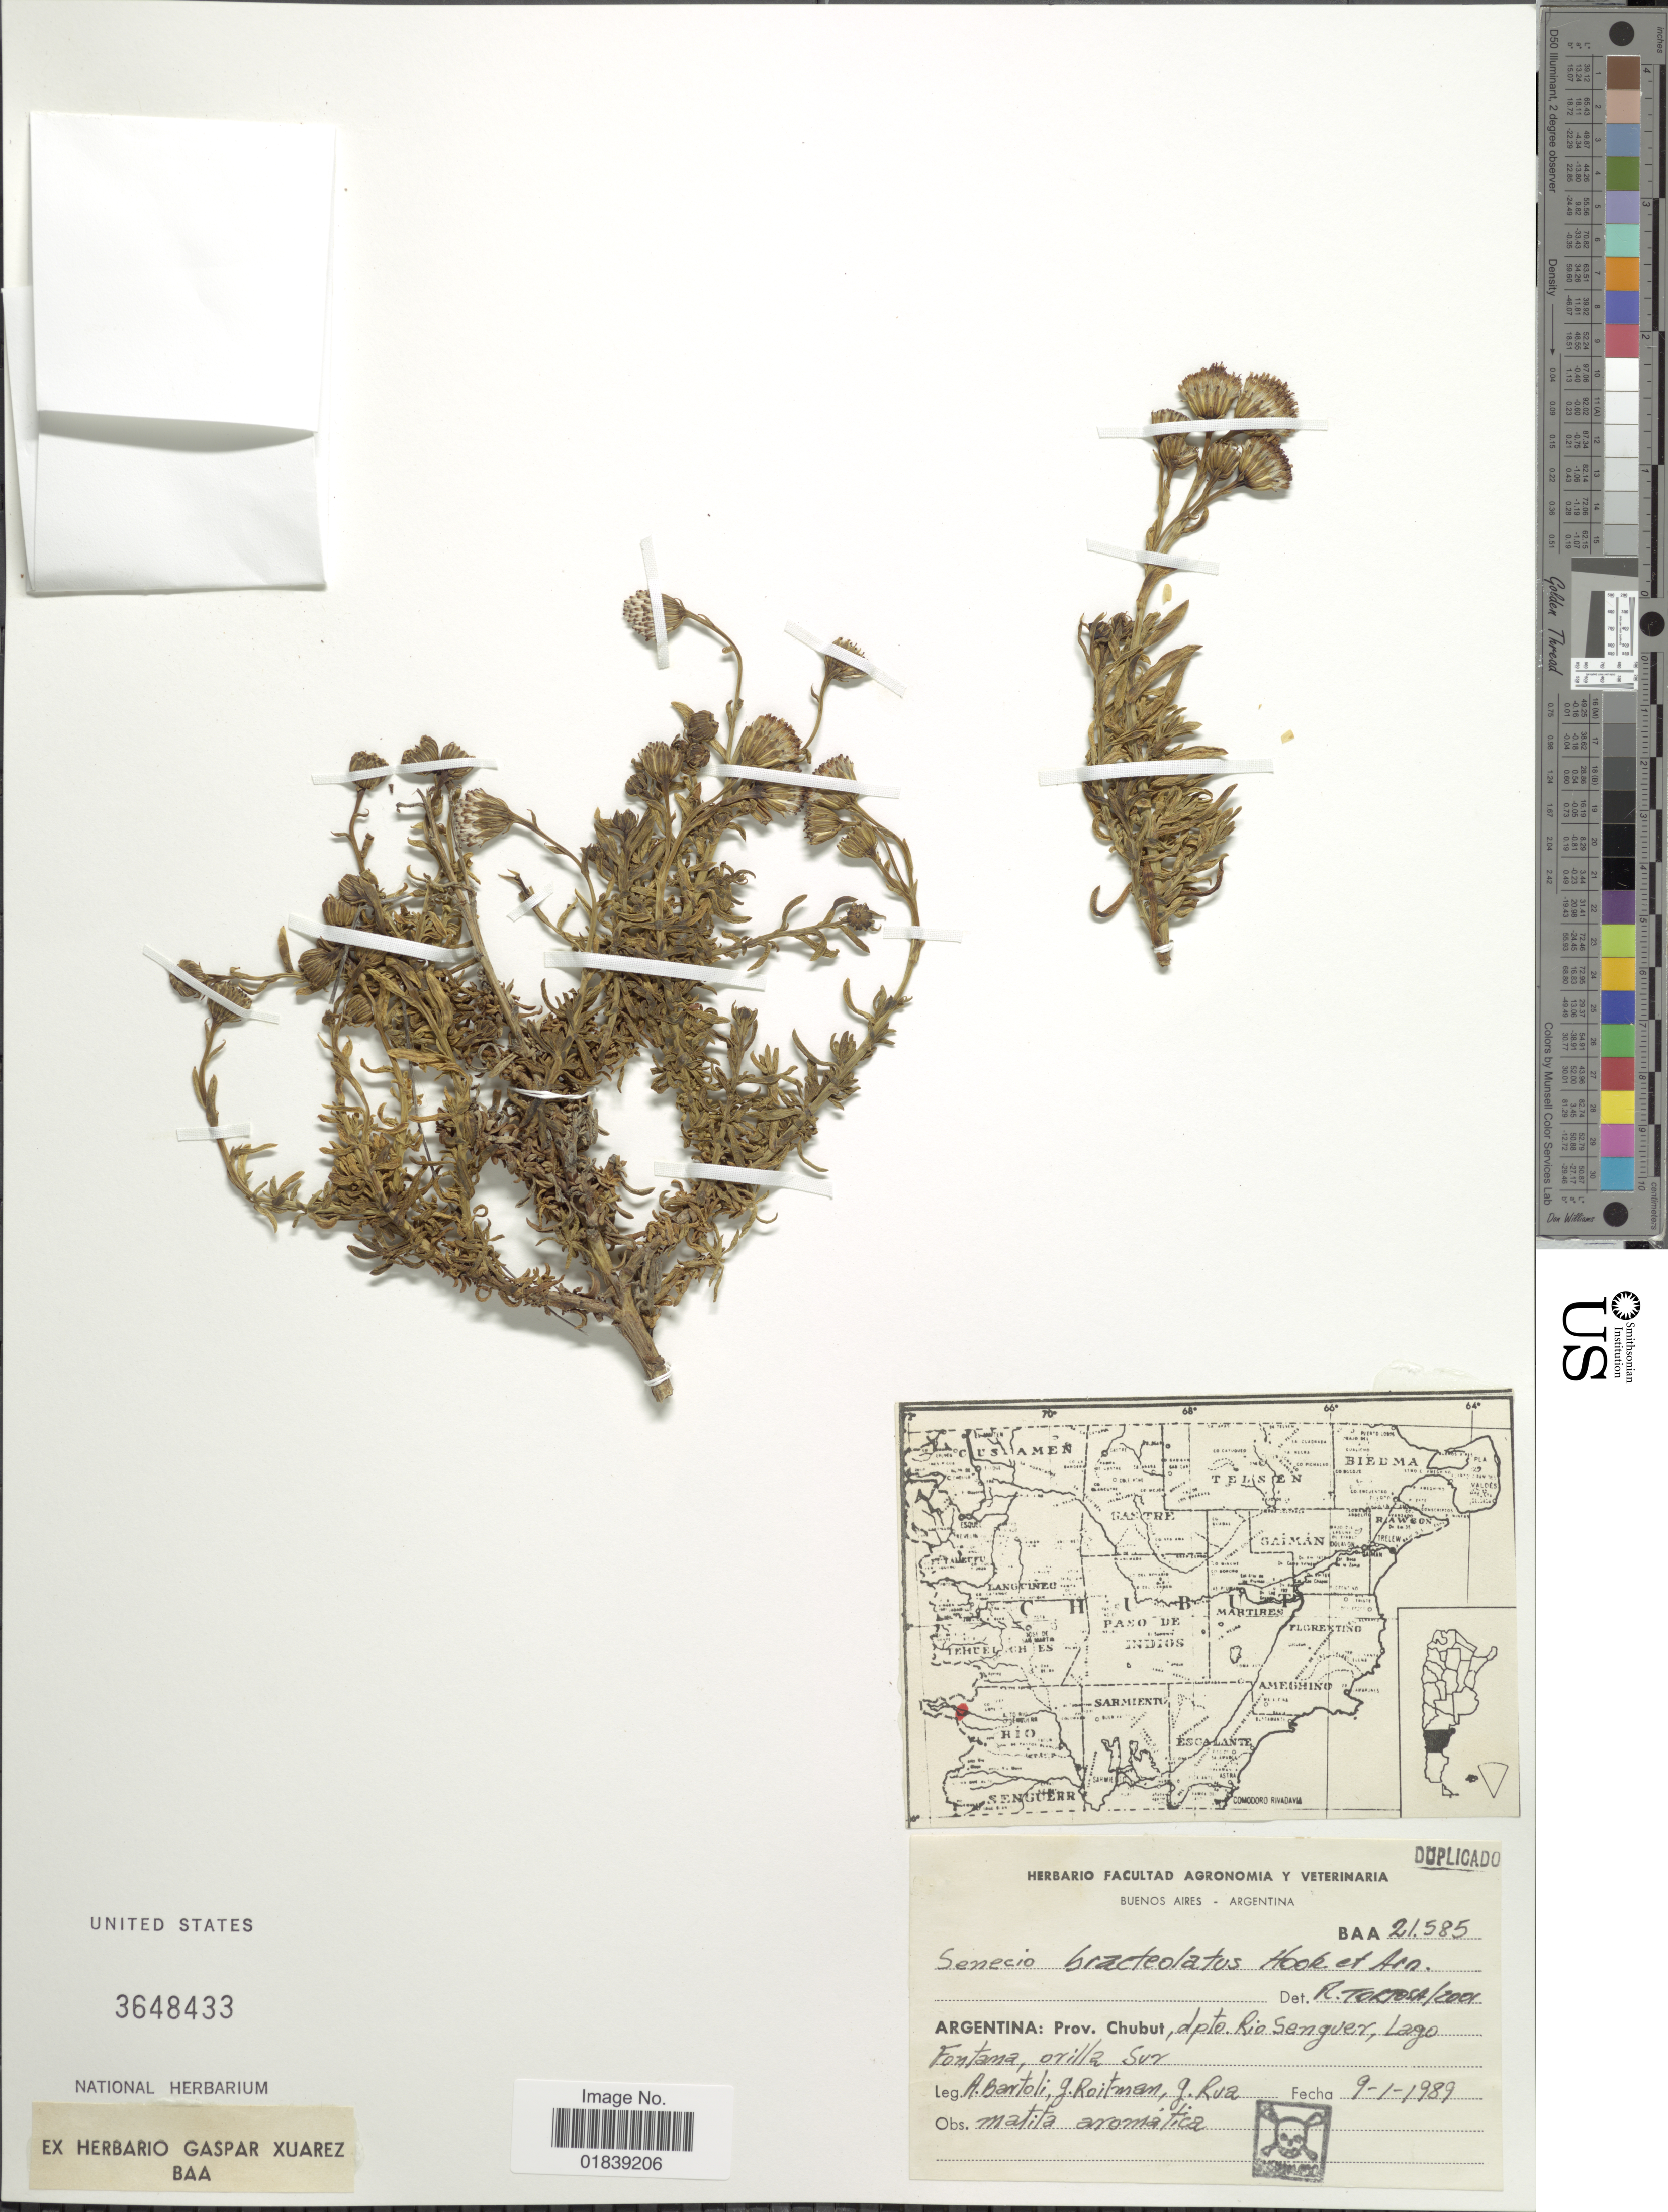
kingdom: Plantae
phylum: Tracheophyta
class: Magnoliopsida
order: Asterales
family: Asteraceae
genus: Senecio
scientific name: Senecio bracteolatus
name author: Hook. & Arn.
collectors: A. Bartoli, G. Roitman & G. Rua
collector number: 21585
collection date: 1989-01-09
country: Argentina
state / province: Chubut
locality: Dpto. Rio Sanguer, Lago Fontana, orilla Sur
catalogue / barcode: US 3648433